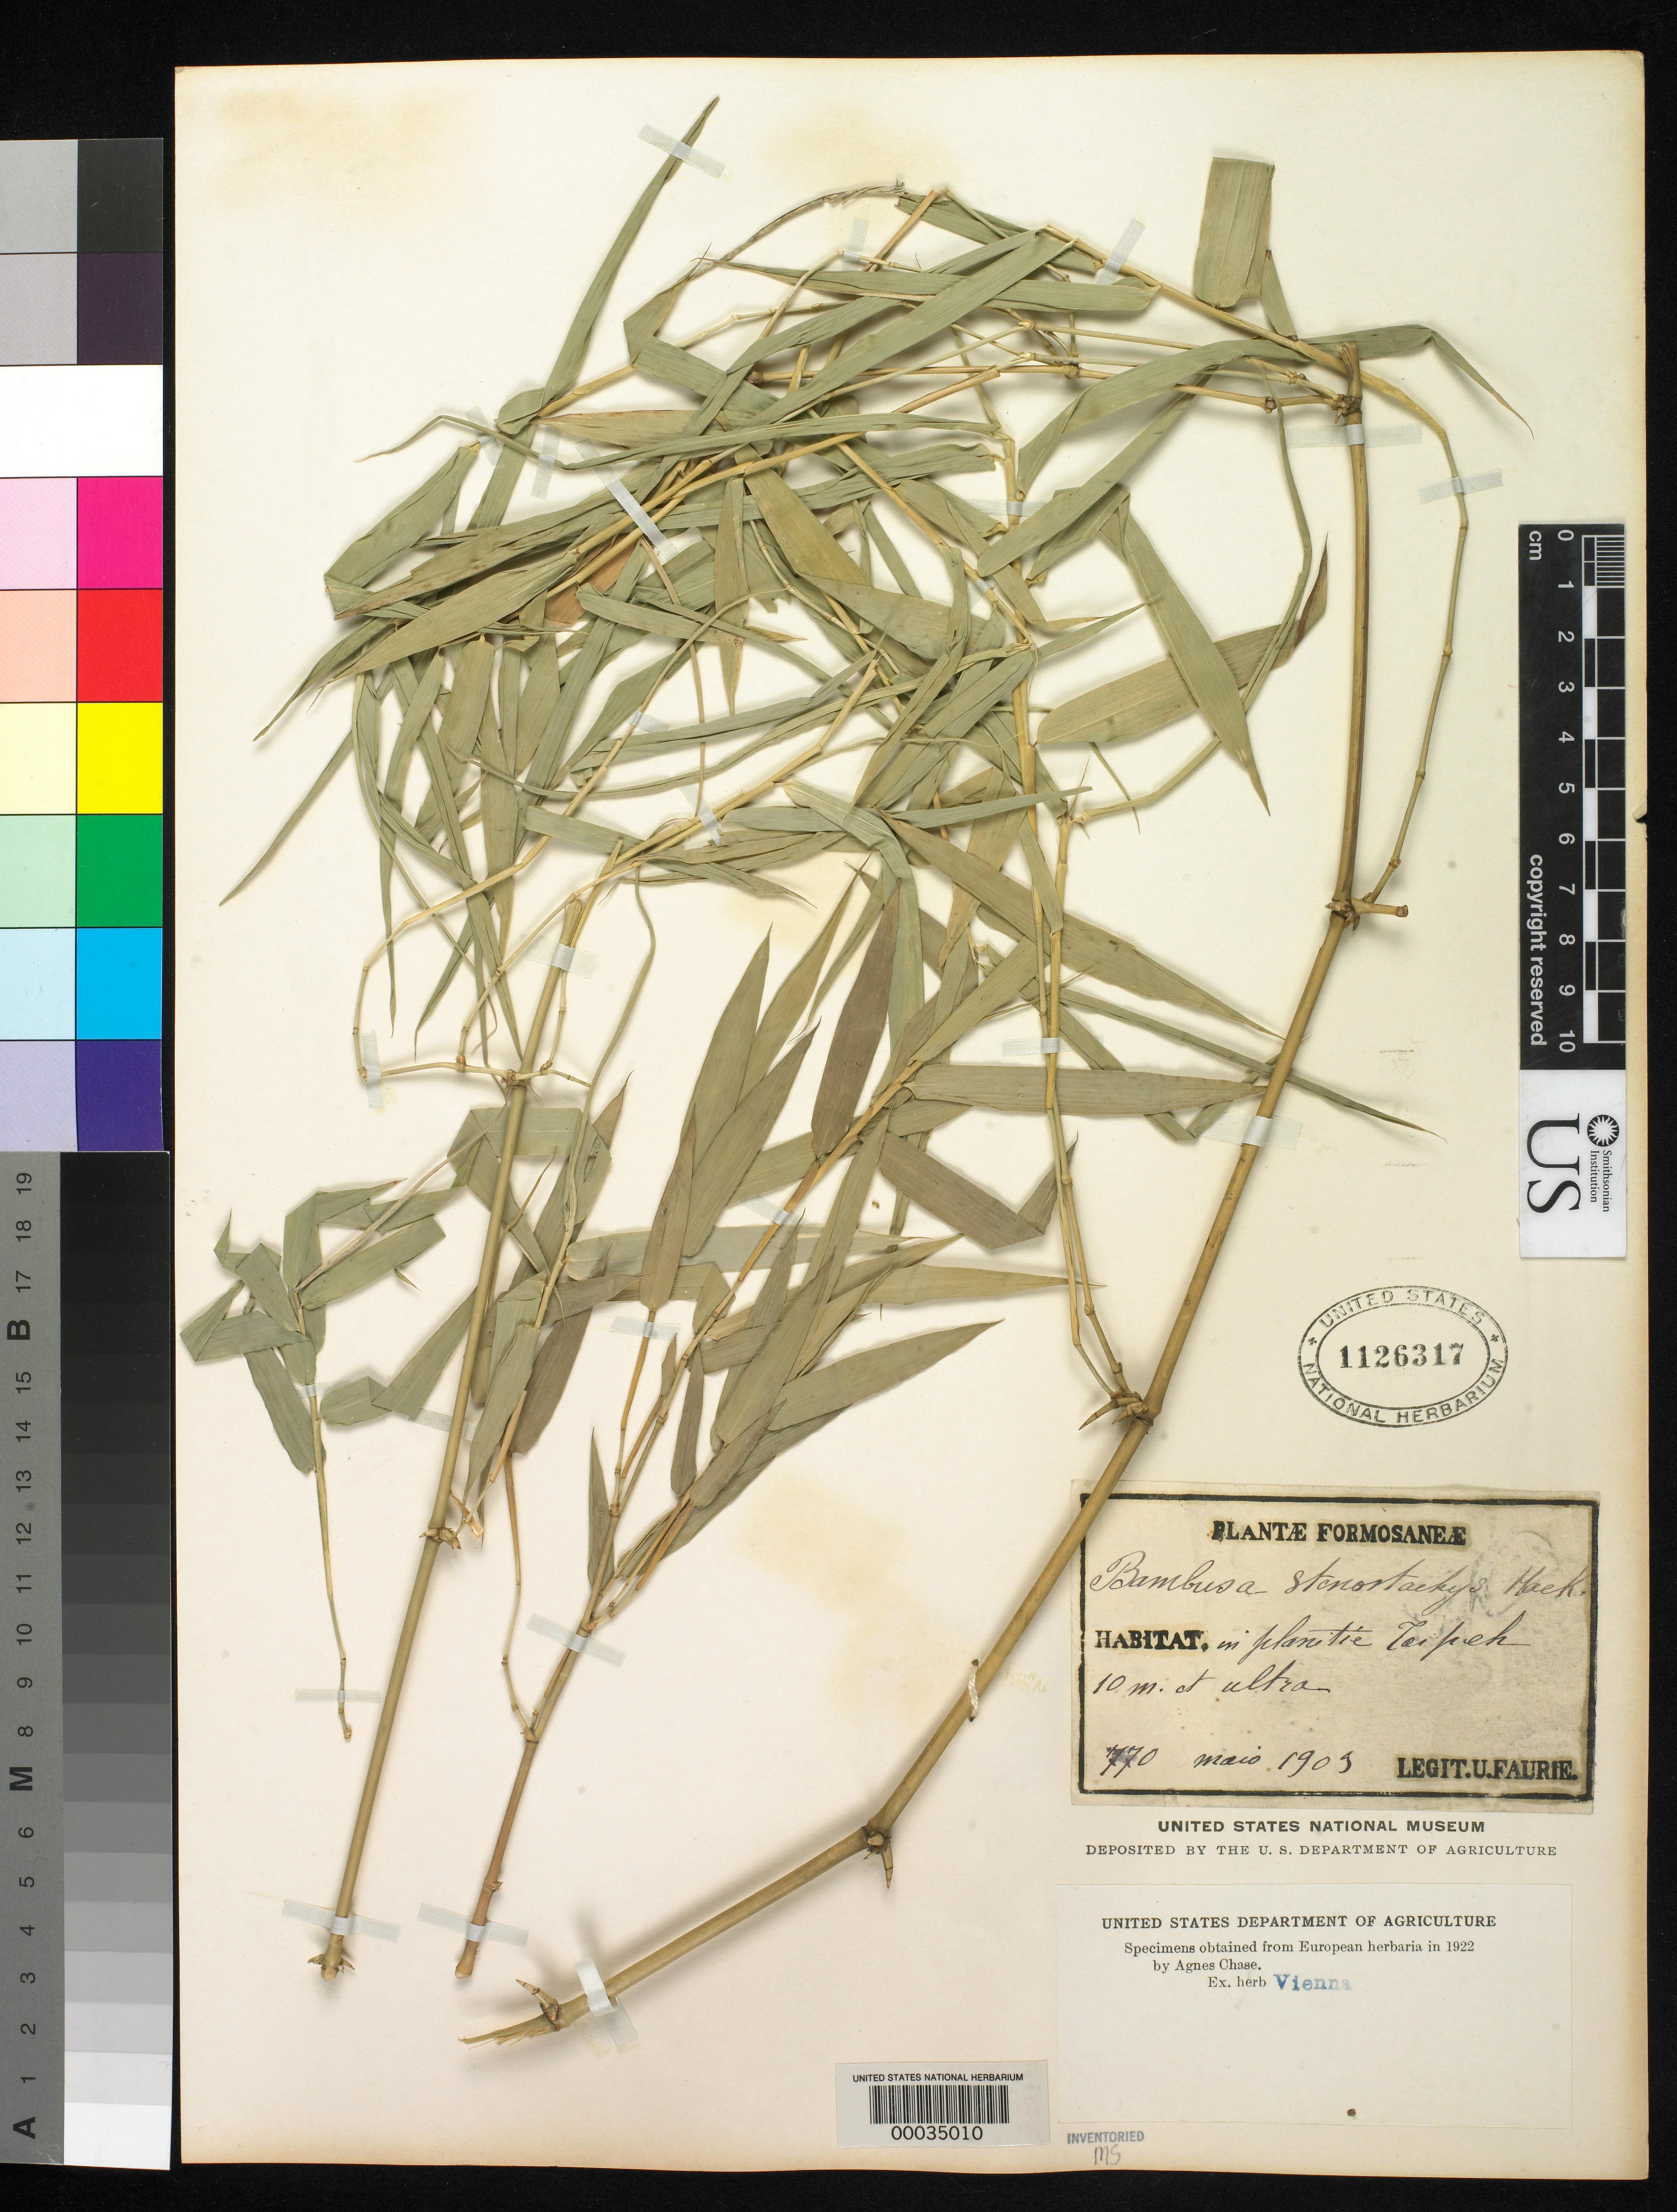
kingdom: Plantae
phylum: Tracheophyta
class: Liliopsida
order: Poales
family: Poaceae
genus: Bambusa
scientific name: Bambusa spinosa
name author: Roxb.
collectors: U. Faurie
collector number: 770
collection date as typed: May 1903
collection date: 1903-05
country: Taiwan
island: Taiwan [Formosa]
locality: In planitie taipeh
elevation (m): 10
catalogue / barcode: US 1126317